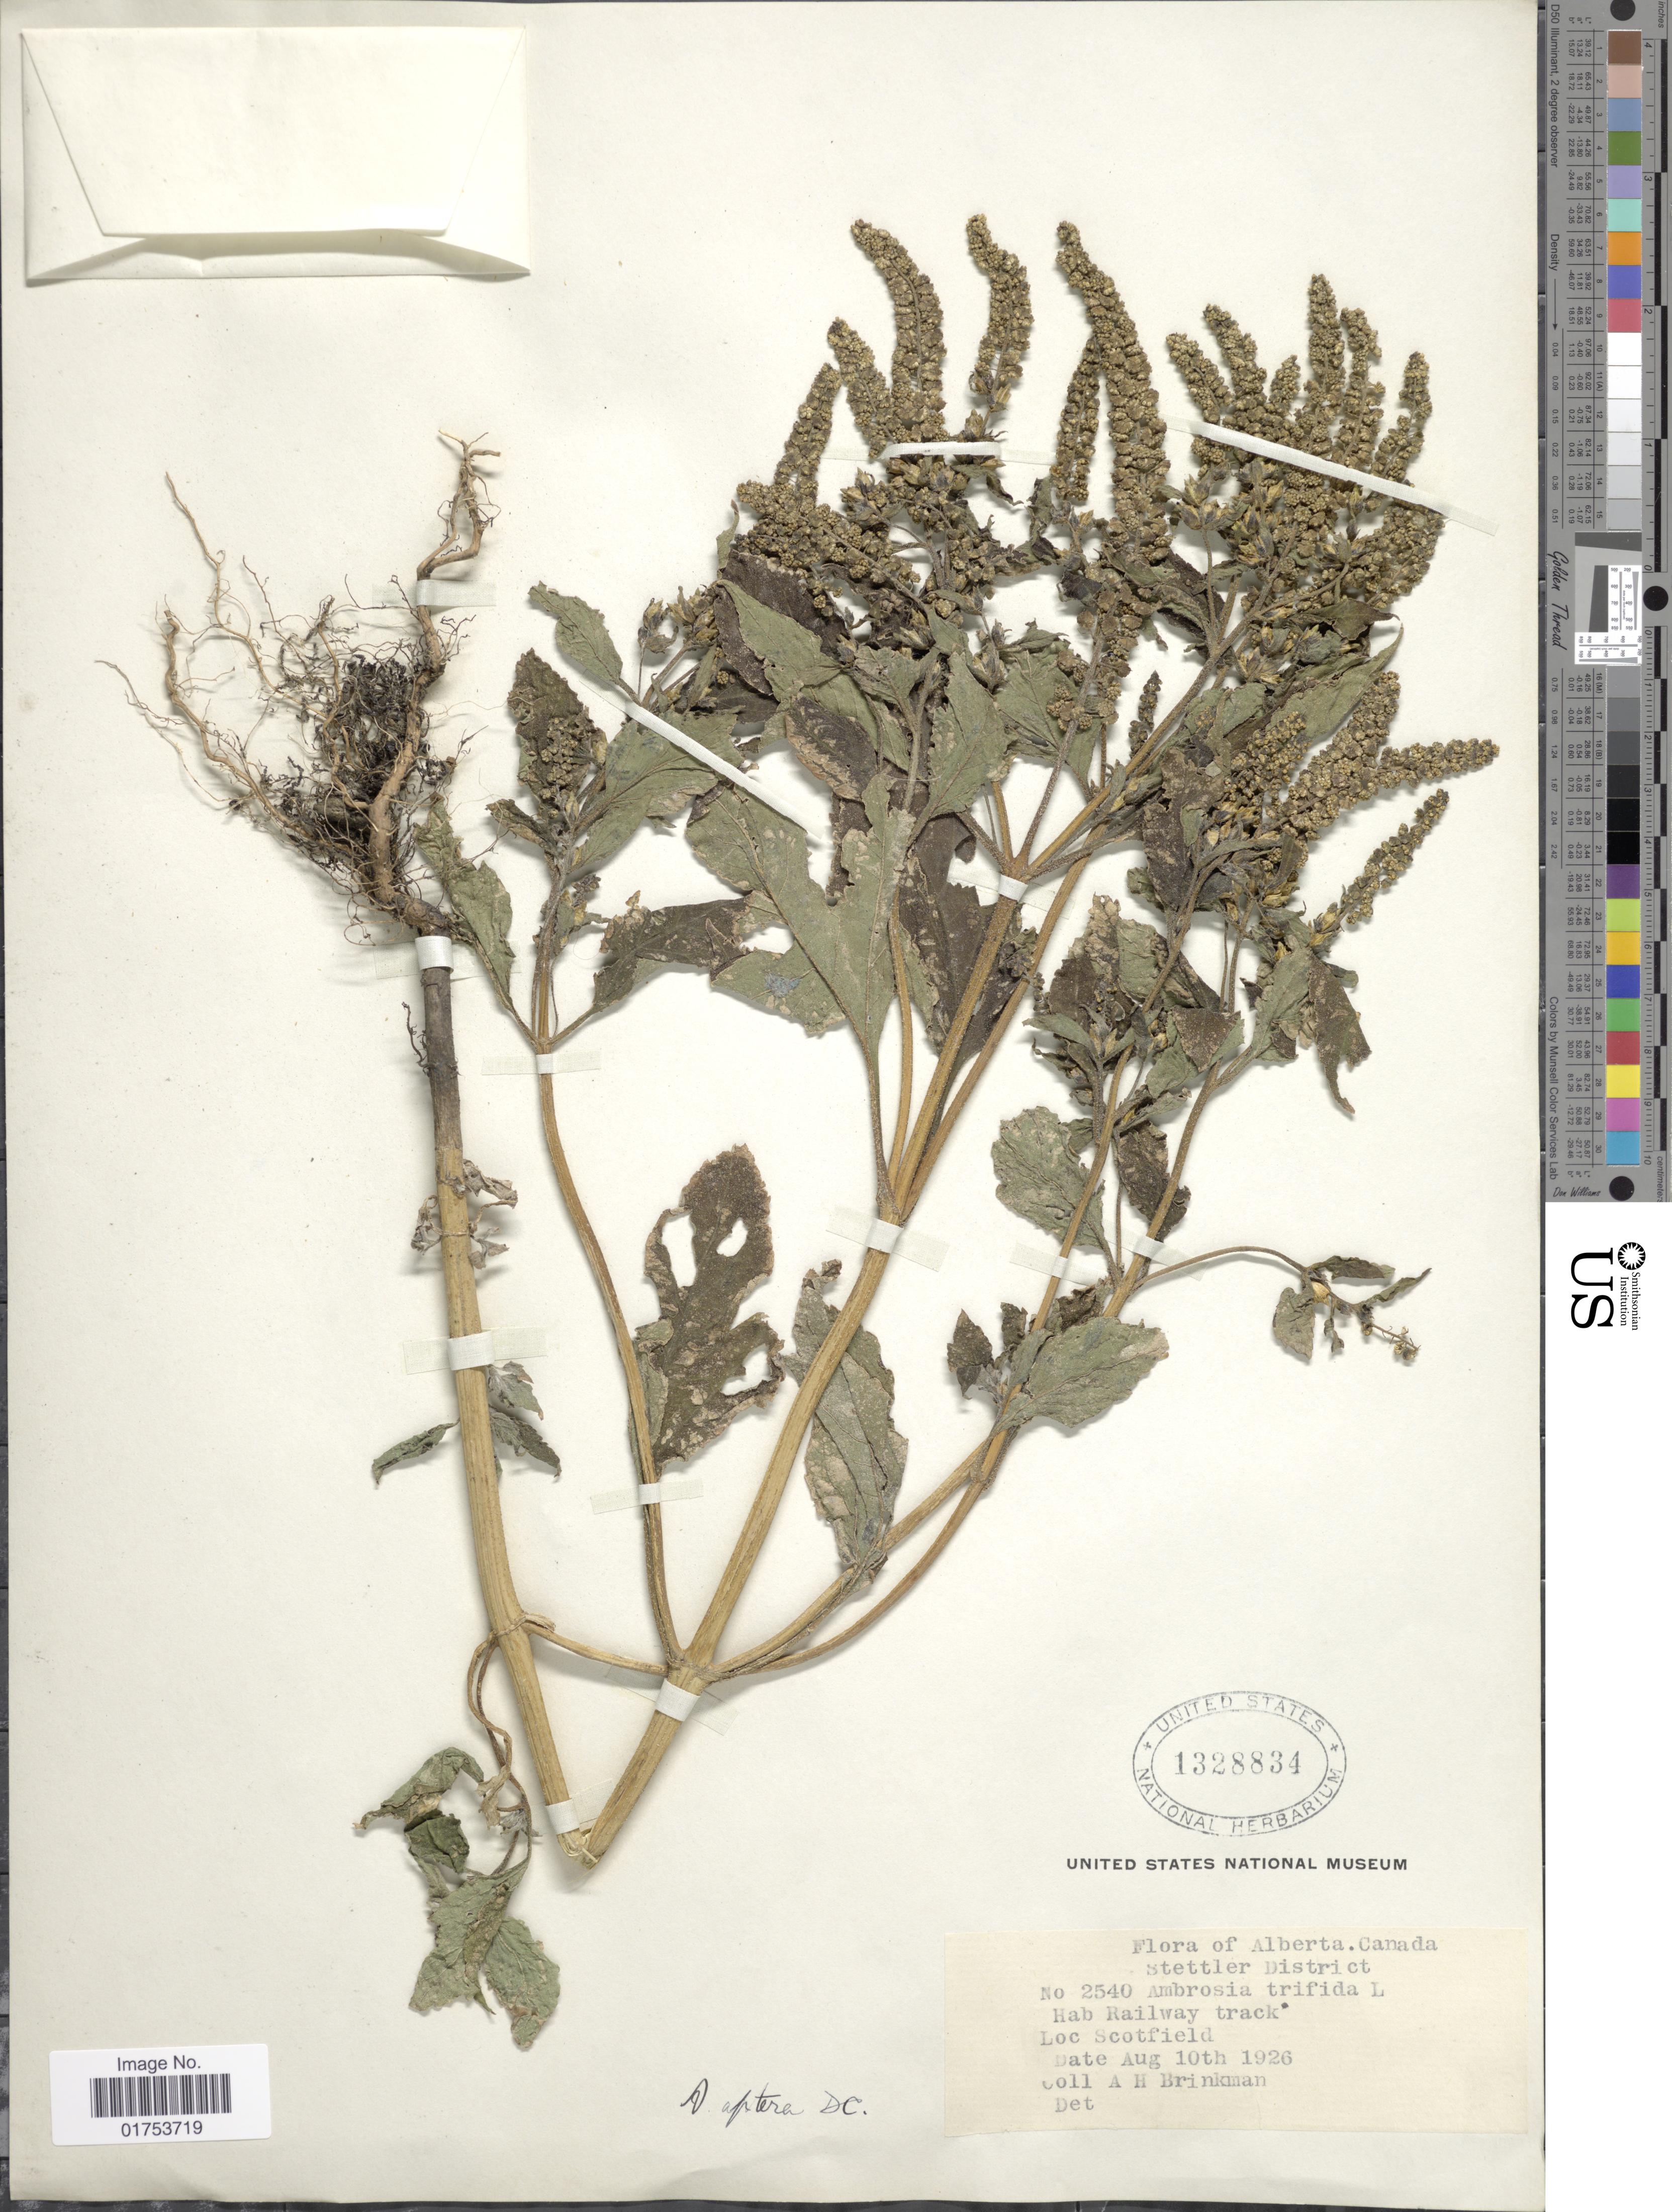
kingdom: Plantae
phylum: Tracheophyta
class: Magnoliopsida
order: Asterales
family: Asteraceae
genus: Ambrosia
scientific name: Ambrosia trifida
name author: L.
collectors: A. Brinkman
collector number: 2540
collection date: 1926-08-10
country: Canada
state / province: Alberta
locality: Stettler District, Scotfield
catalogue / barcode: US 1328834